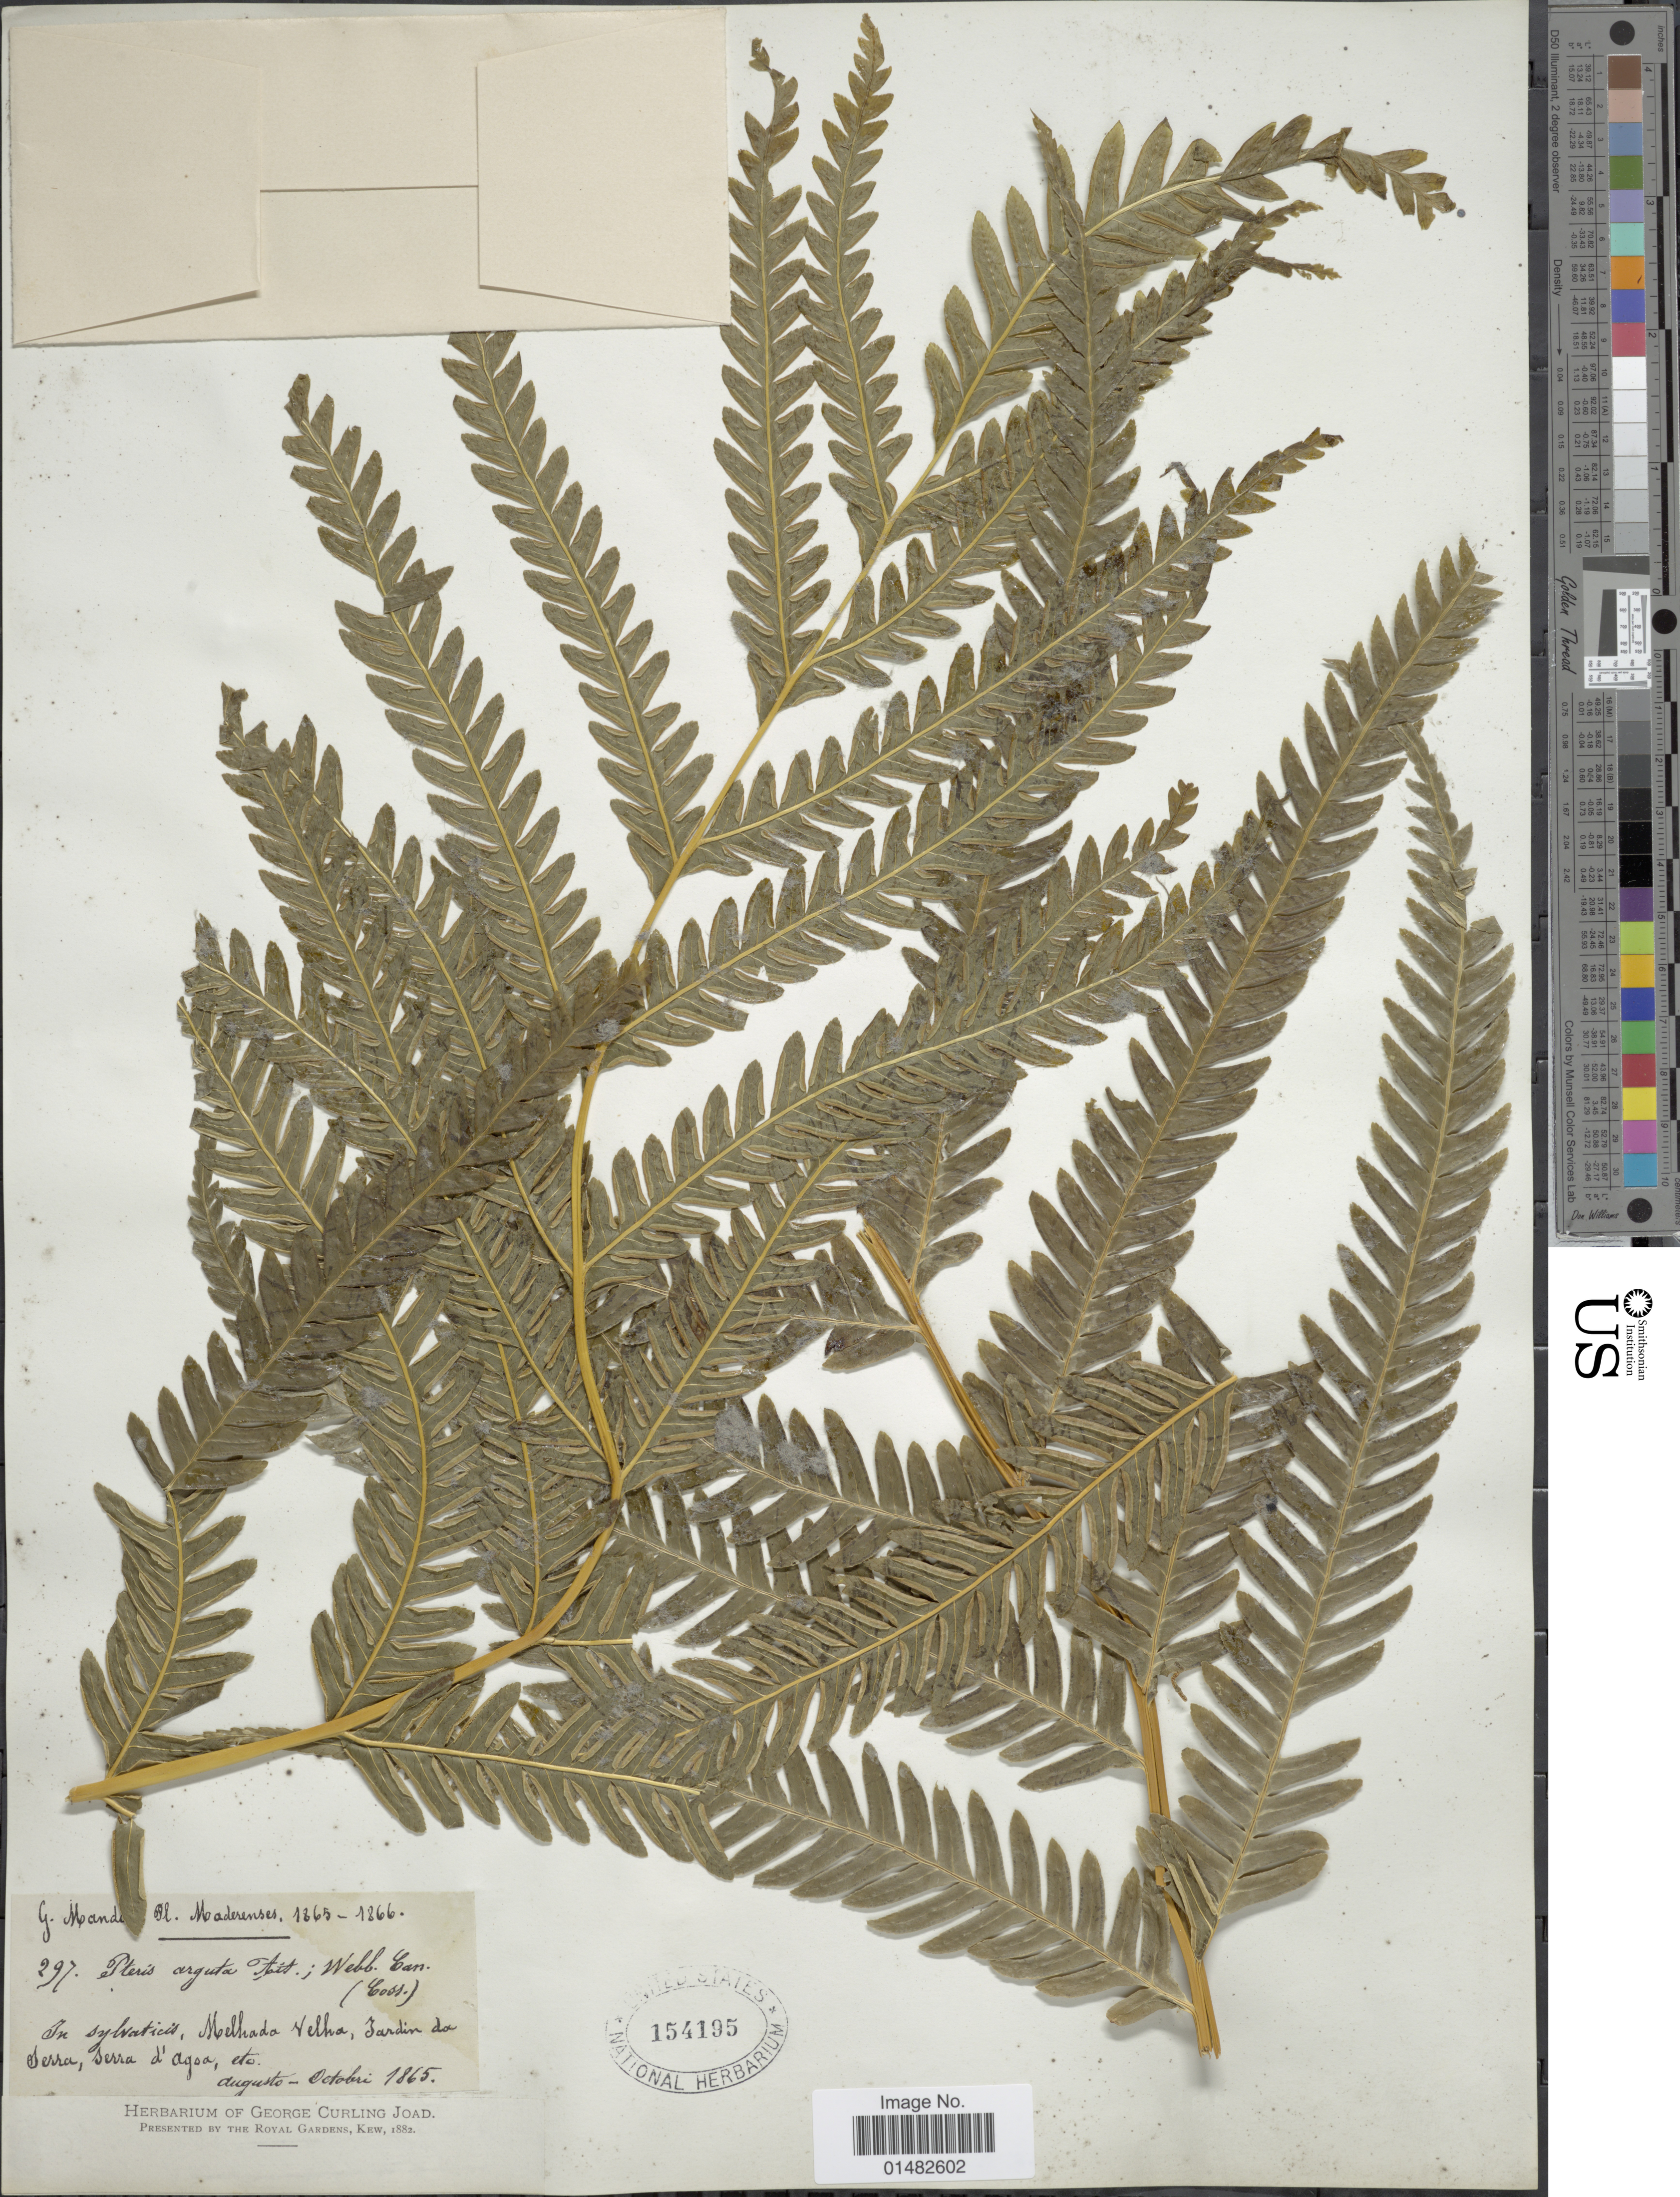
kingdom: Plantae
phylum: Tracheophyta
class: Polypodiopsida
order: Polypodiales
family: Pteridaceae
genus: Pteris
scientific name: Pteris arguta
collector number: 297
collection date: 1865-08/1865-10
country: Portugal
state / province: Madeira (Aut. Reg.)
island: Madeira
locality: Madresnses, in sylvaticis, melhada Velha, Jardin da Serra, Serra d'Agoa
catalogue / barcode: US 154195